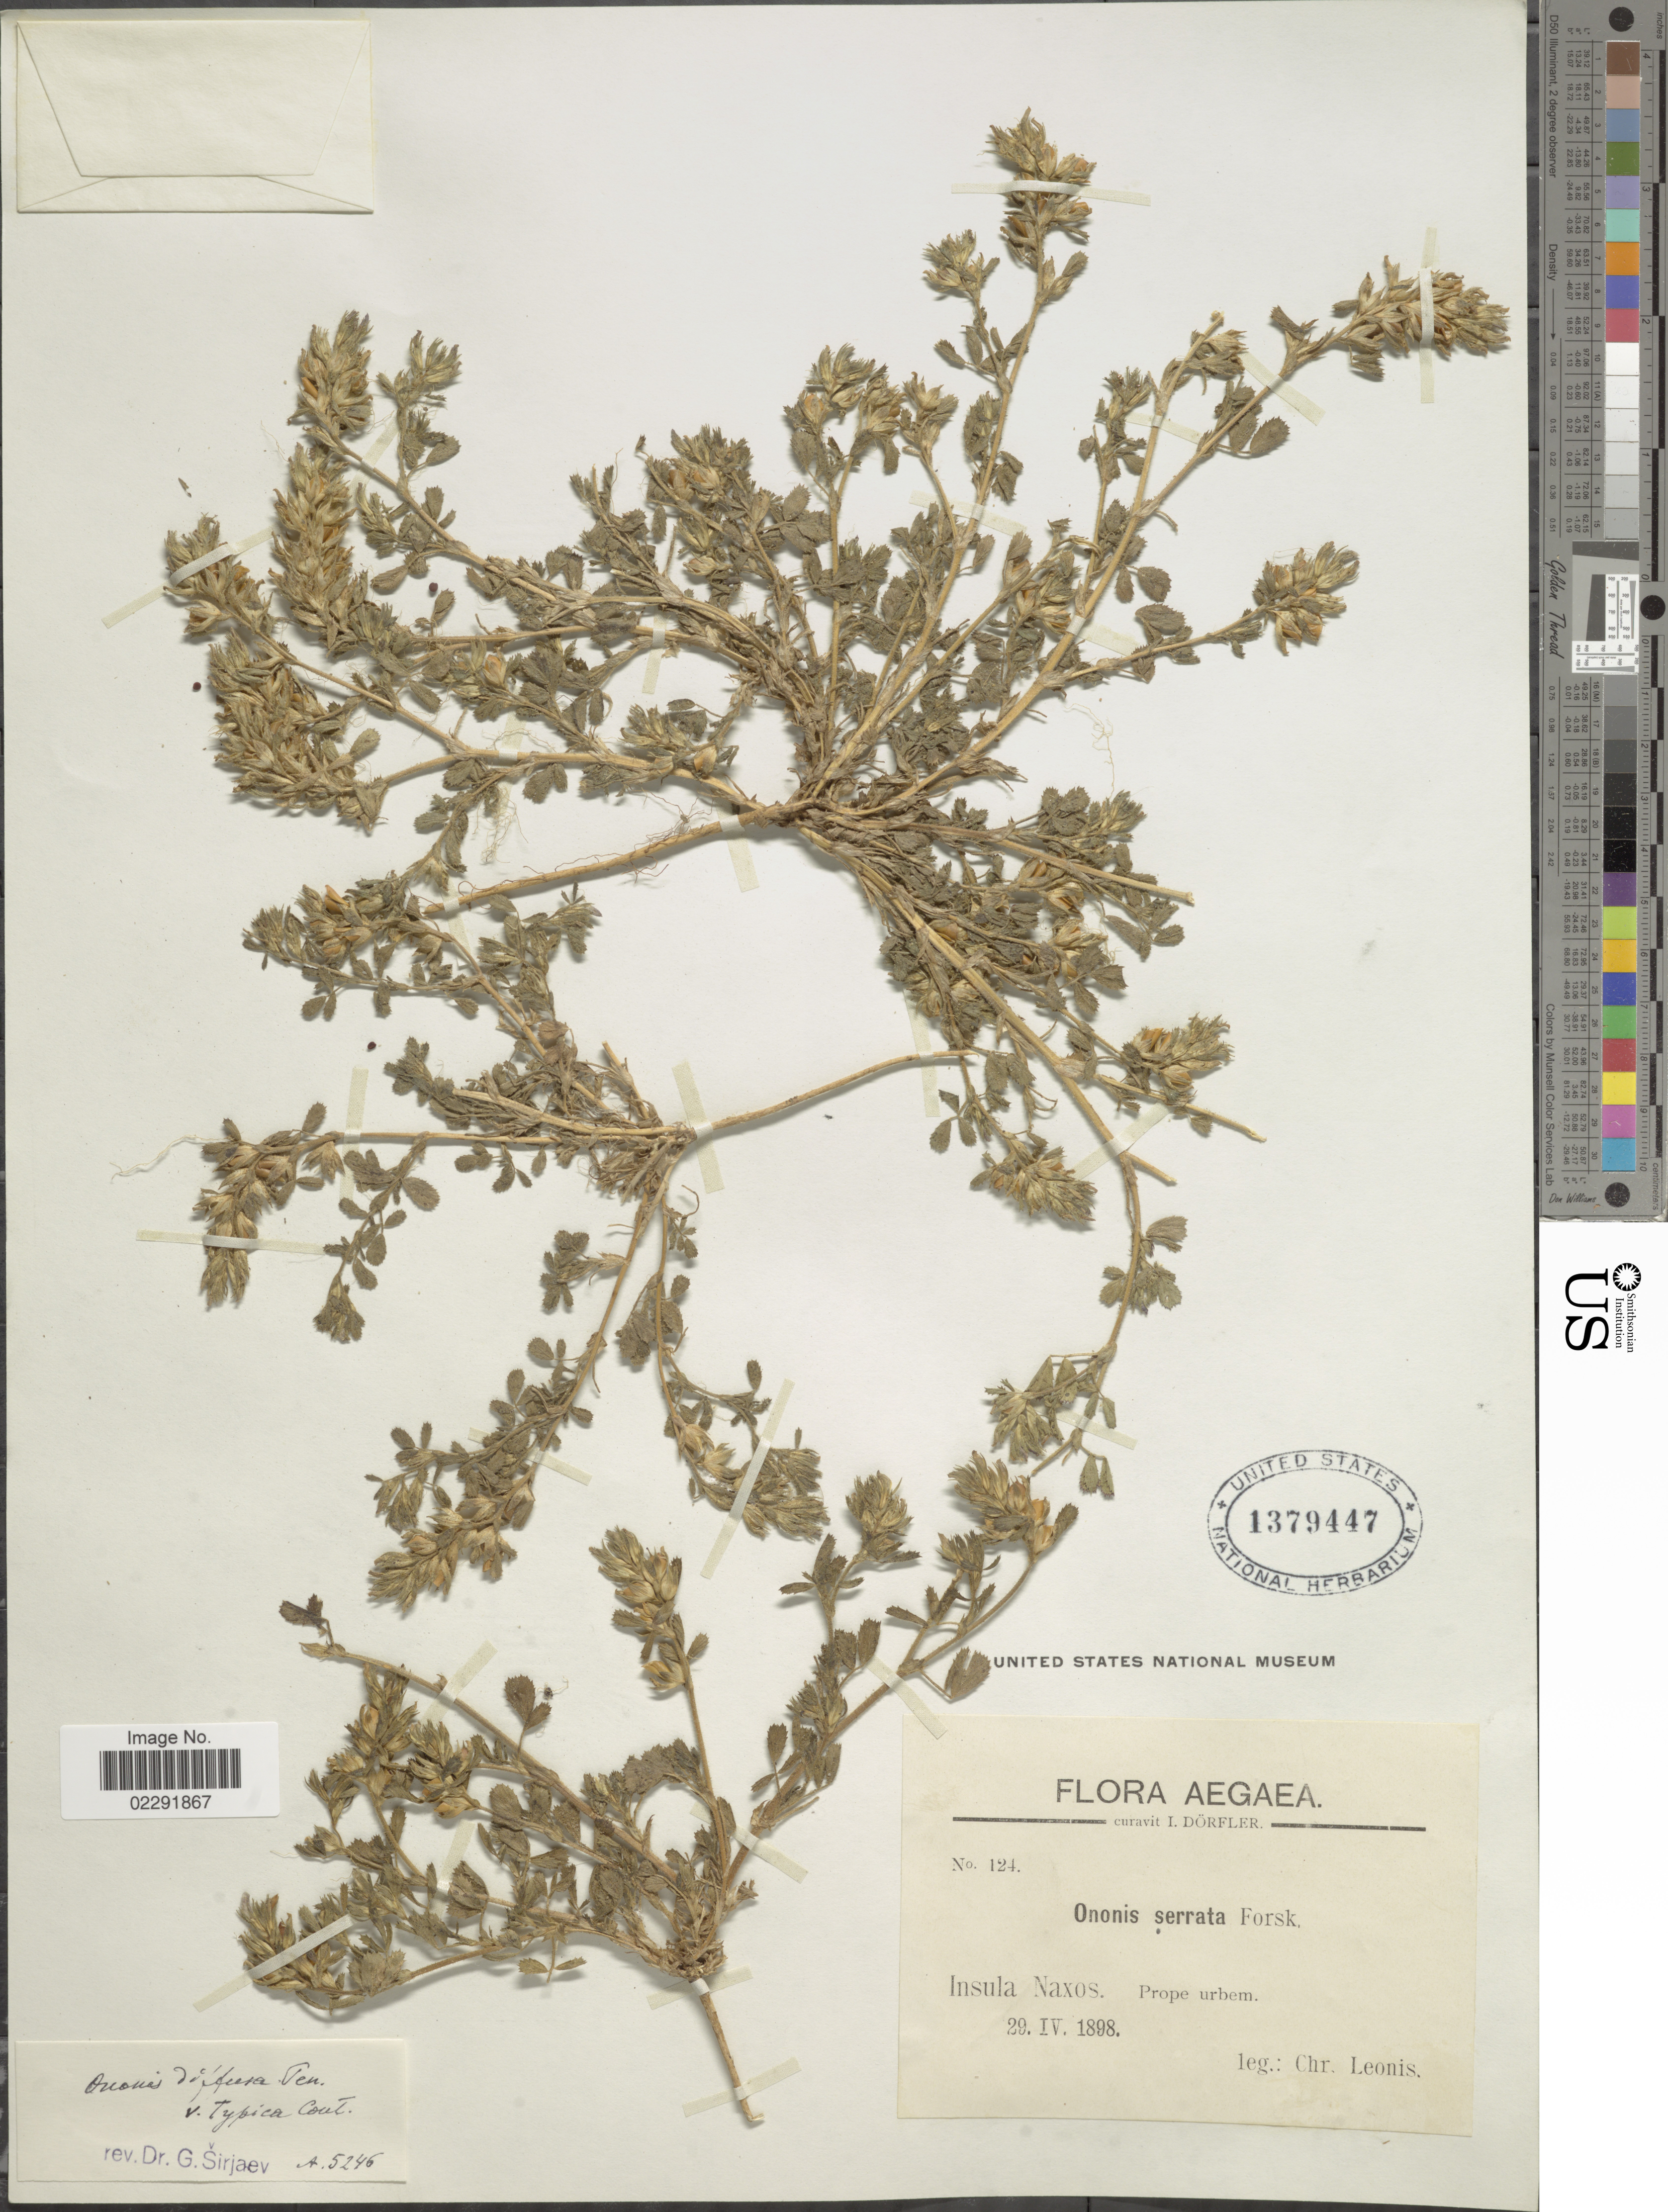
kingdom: Plantae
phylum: Tracheophyta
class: Magnoliopsida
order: Fabales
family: Fabaceae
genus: Ononis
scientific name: Ononis diffusa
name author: Ten.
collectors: C. Leonis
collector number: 124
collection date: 1898-04-29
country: Greece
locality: Aegaea, Insula Naxos, prope urbem.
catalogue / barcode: US 1379447